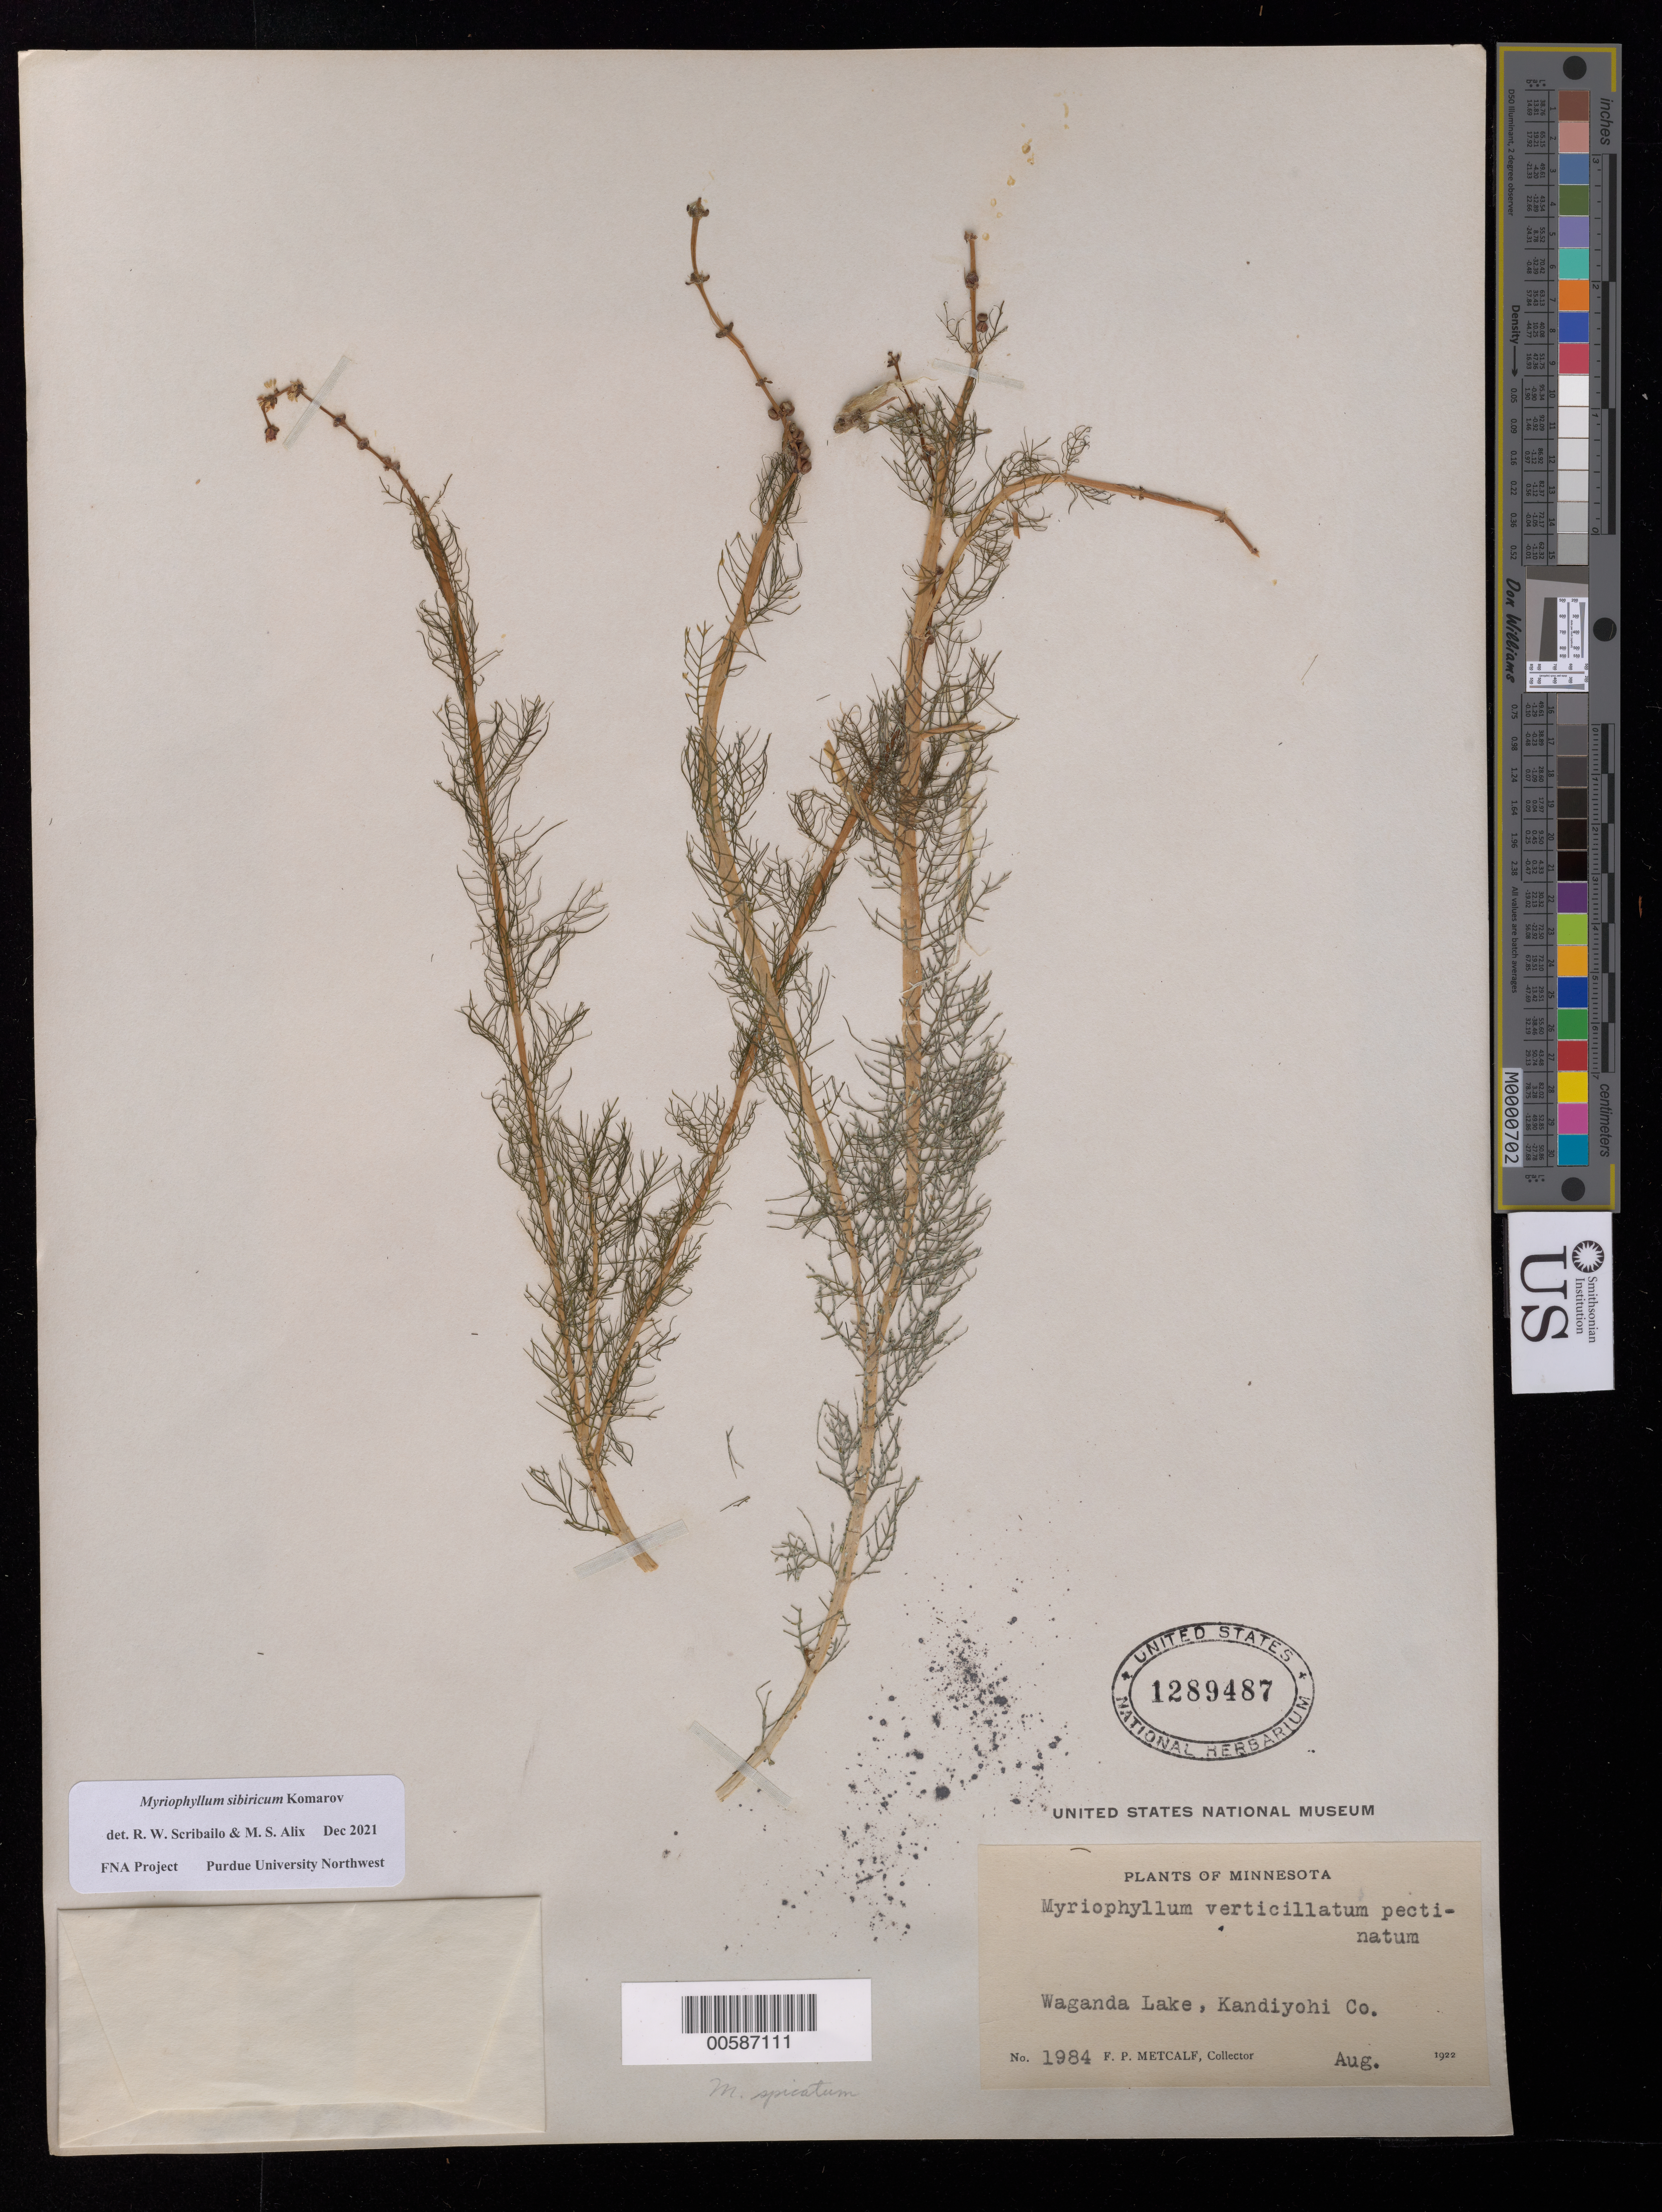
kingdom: Plantae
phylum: Tracheophyta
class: Magnoliopsida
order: Saxifragales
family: Haloragaceae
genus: Myriophyllum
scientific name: Myriophyllum sibiricum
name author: Kom.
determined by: Scribailo, R. W.; Alix, M. S.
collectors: F. P. Metcalf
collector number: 1984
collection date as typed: Aug 1922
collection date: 1922-08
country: United States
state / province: Minnesota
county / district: Kandiyohi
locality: Waganda Lake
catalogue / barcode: US 1289487